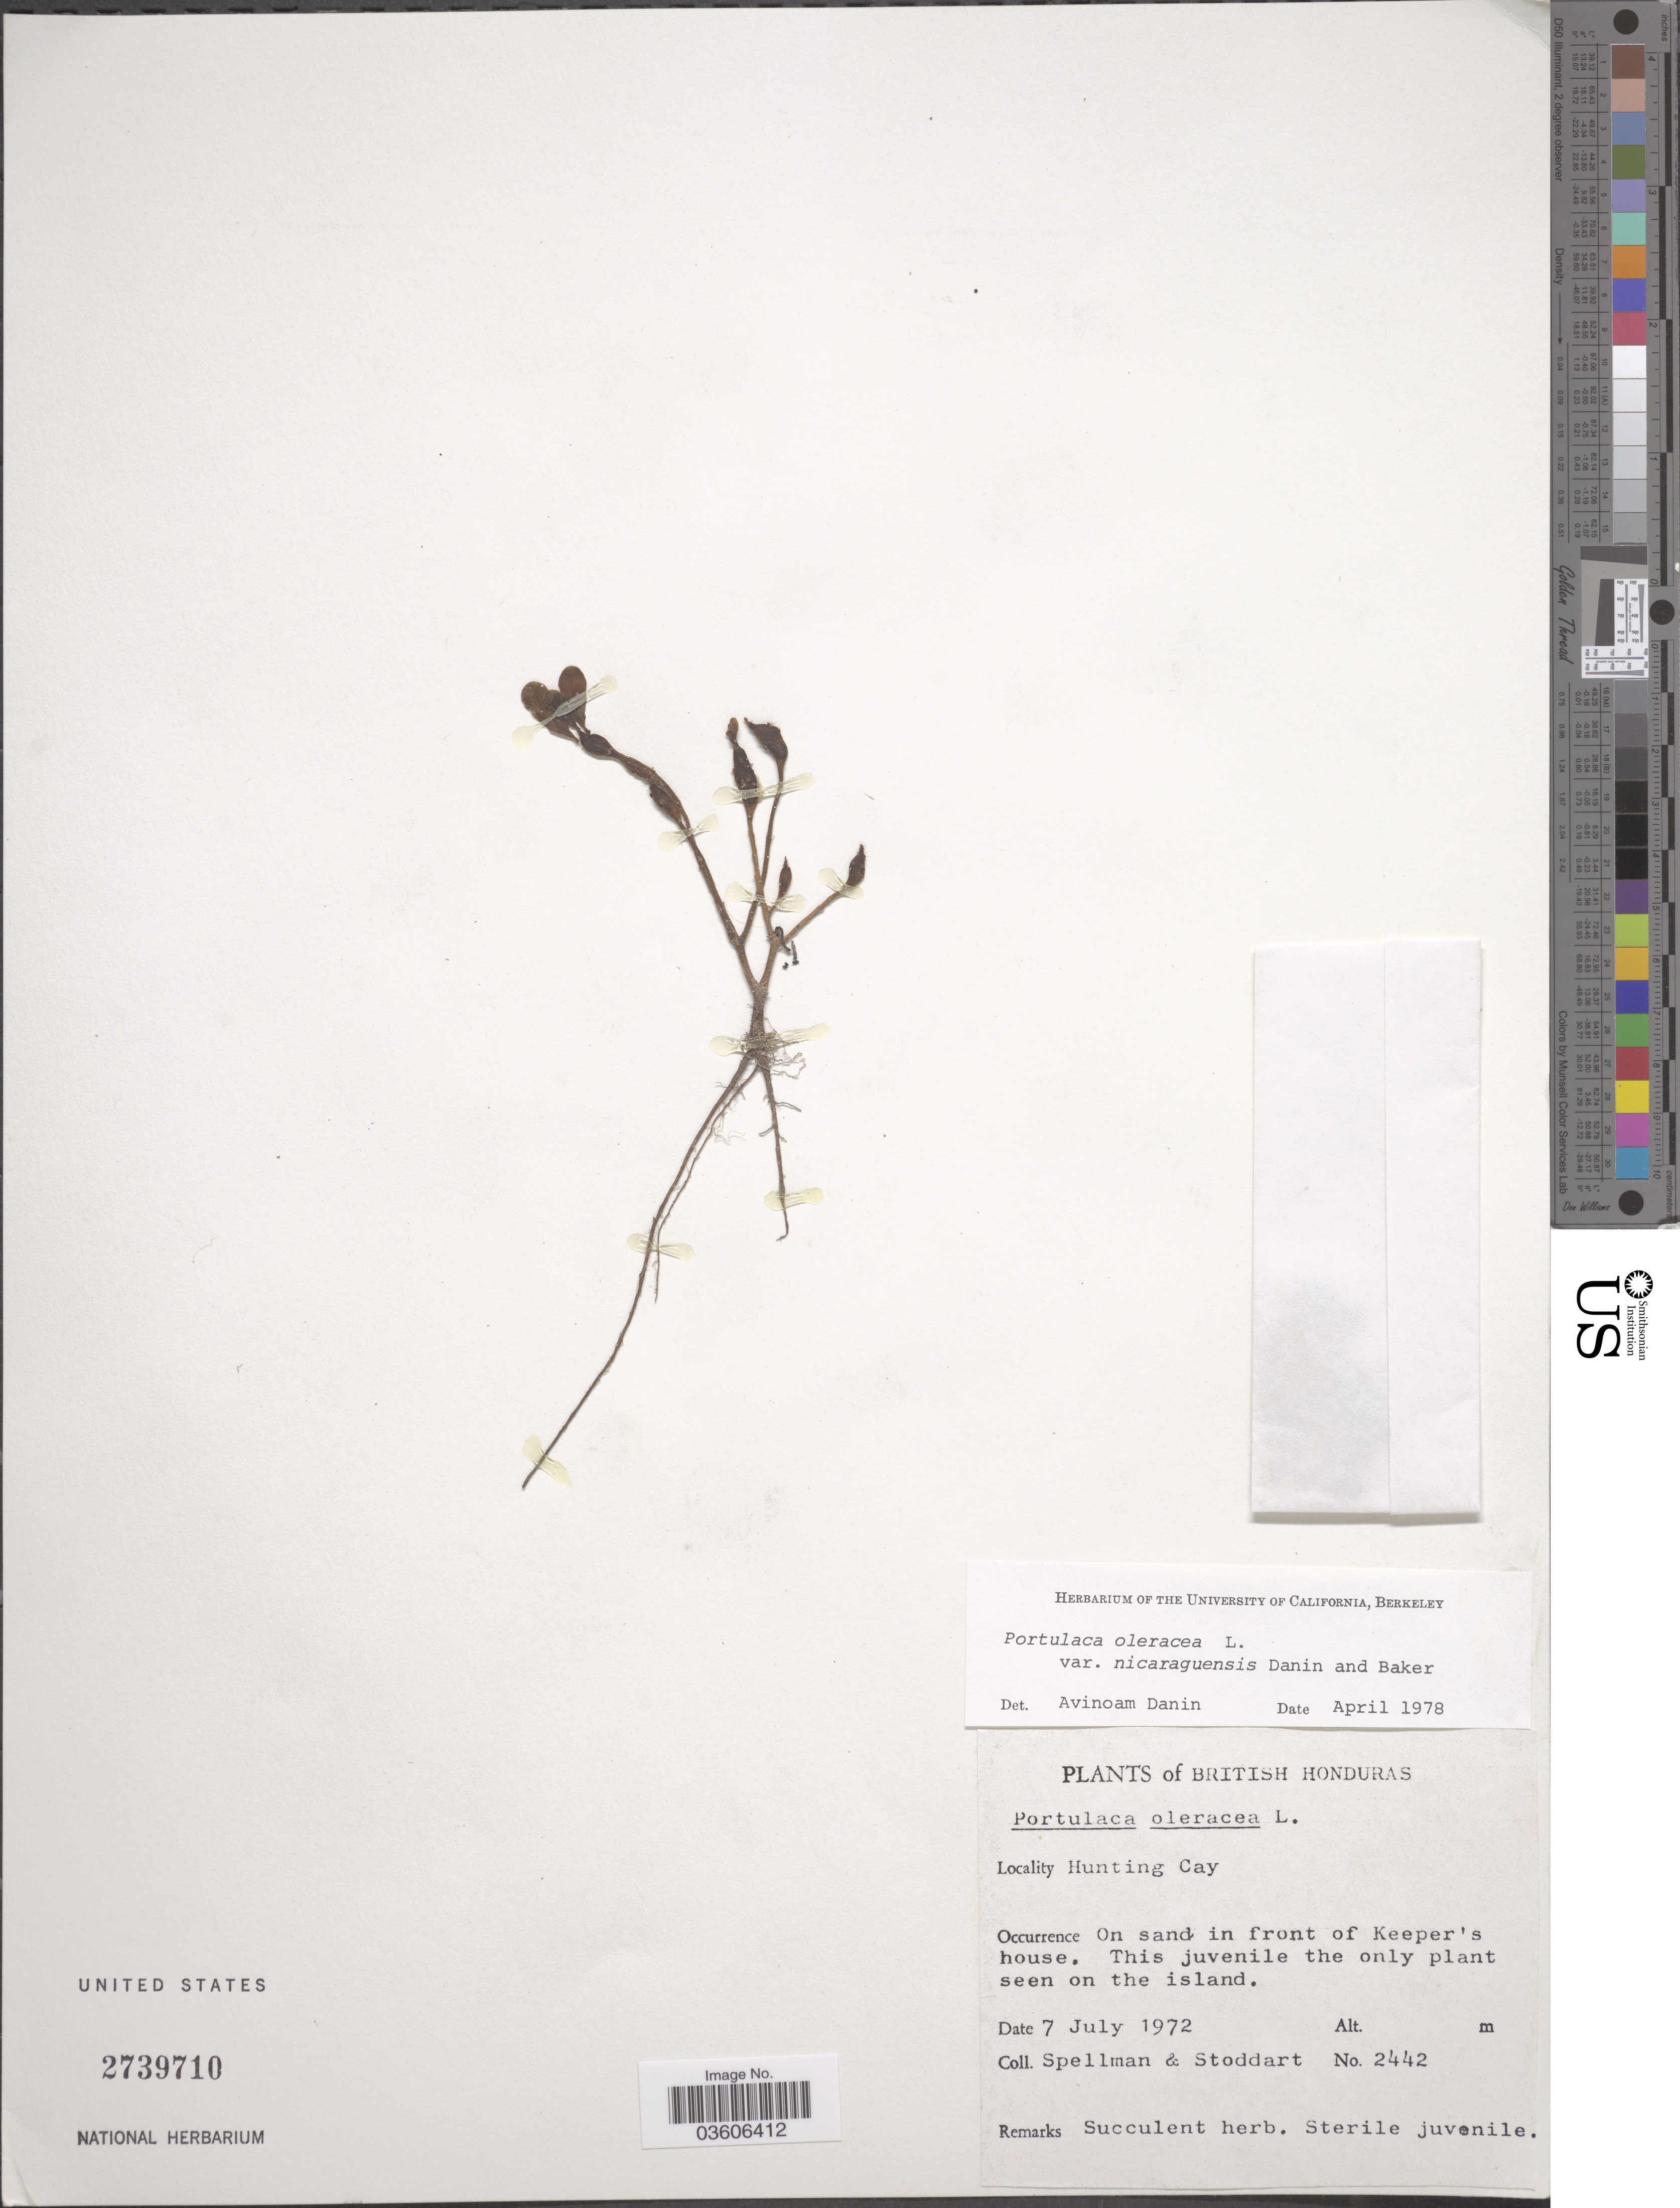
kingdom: Plantae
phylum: Tracheophyta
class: Magnoliopsida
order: Caryophyllales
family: Portulacaceae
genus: Portulaca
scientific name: Portulaca oleracea var. nicaraguensis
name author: Danin & H.G. Baker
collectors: Spellman, -- & -. Stoddart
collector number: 2442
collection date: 1972-07-07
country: Belize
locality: British Honduras. Hunting Cay.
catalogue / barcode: US 2739710